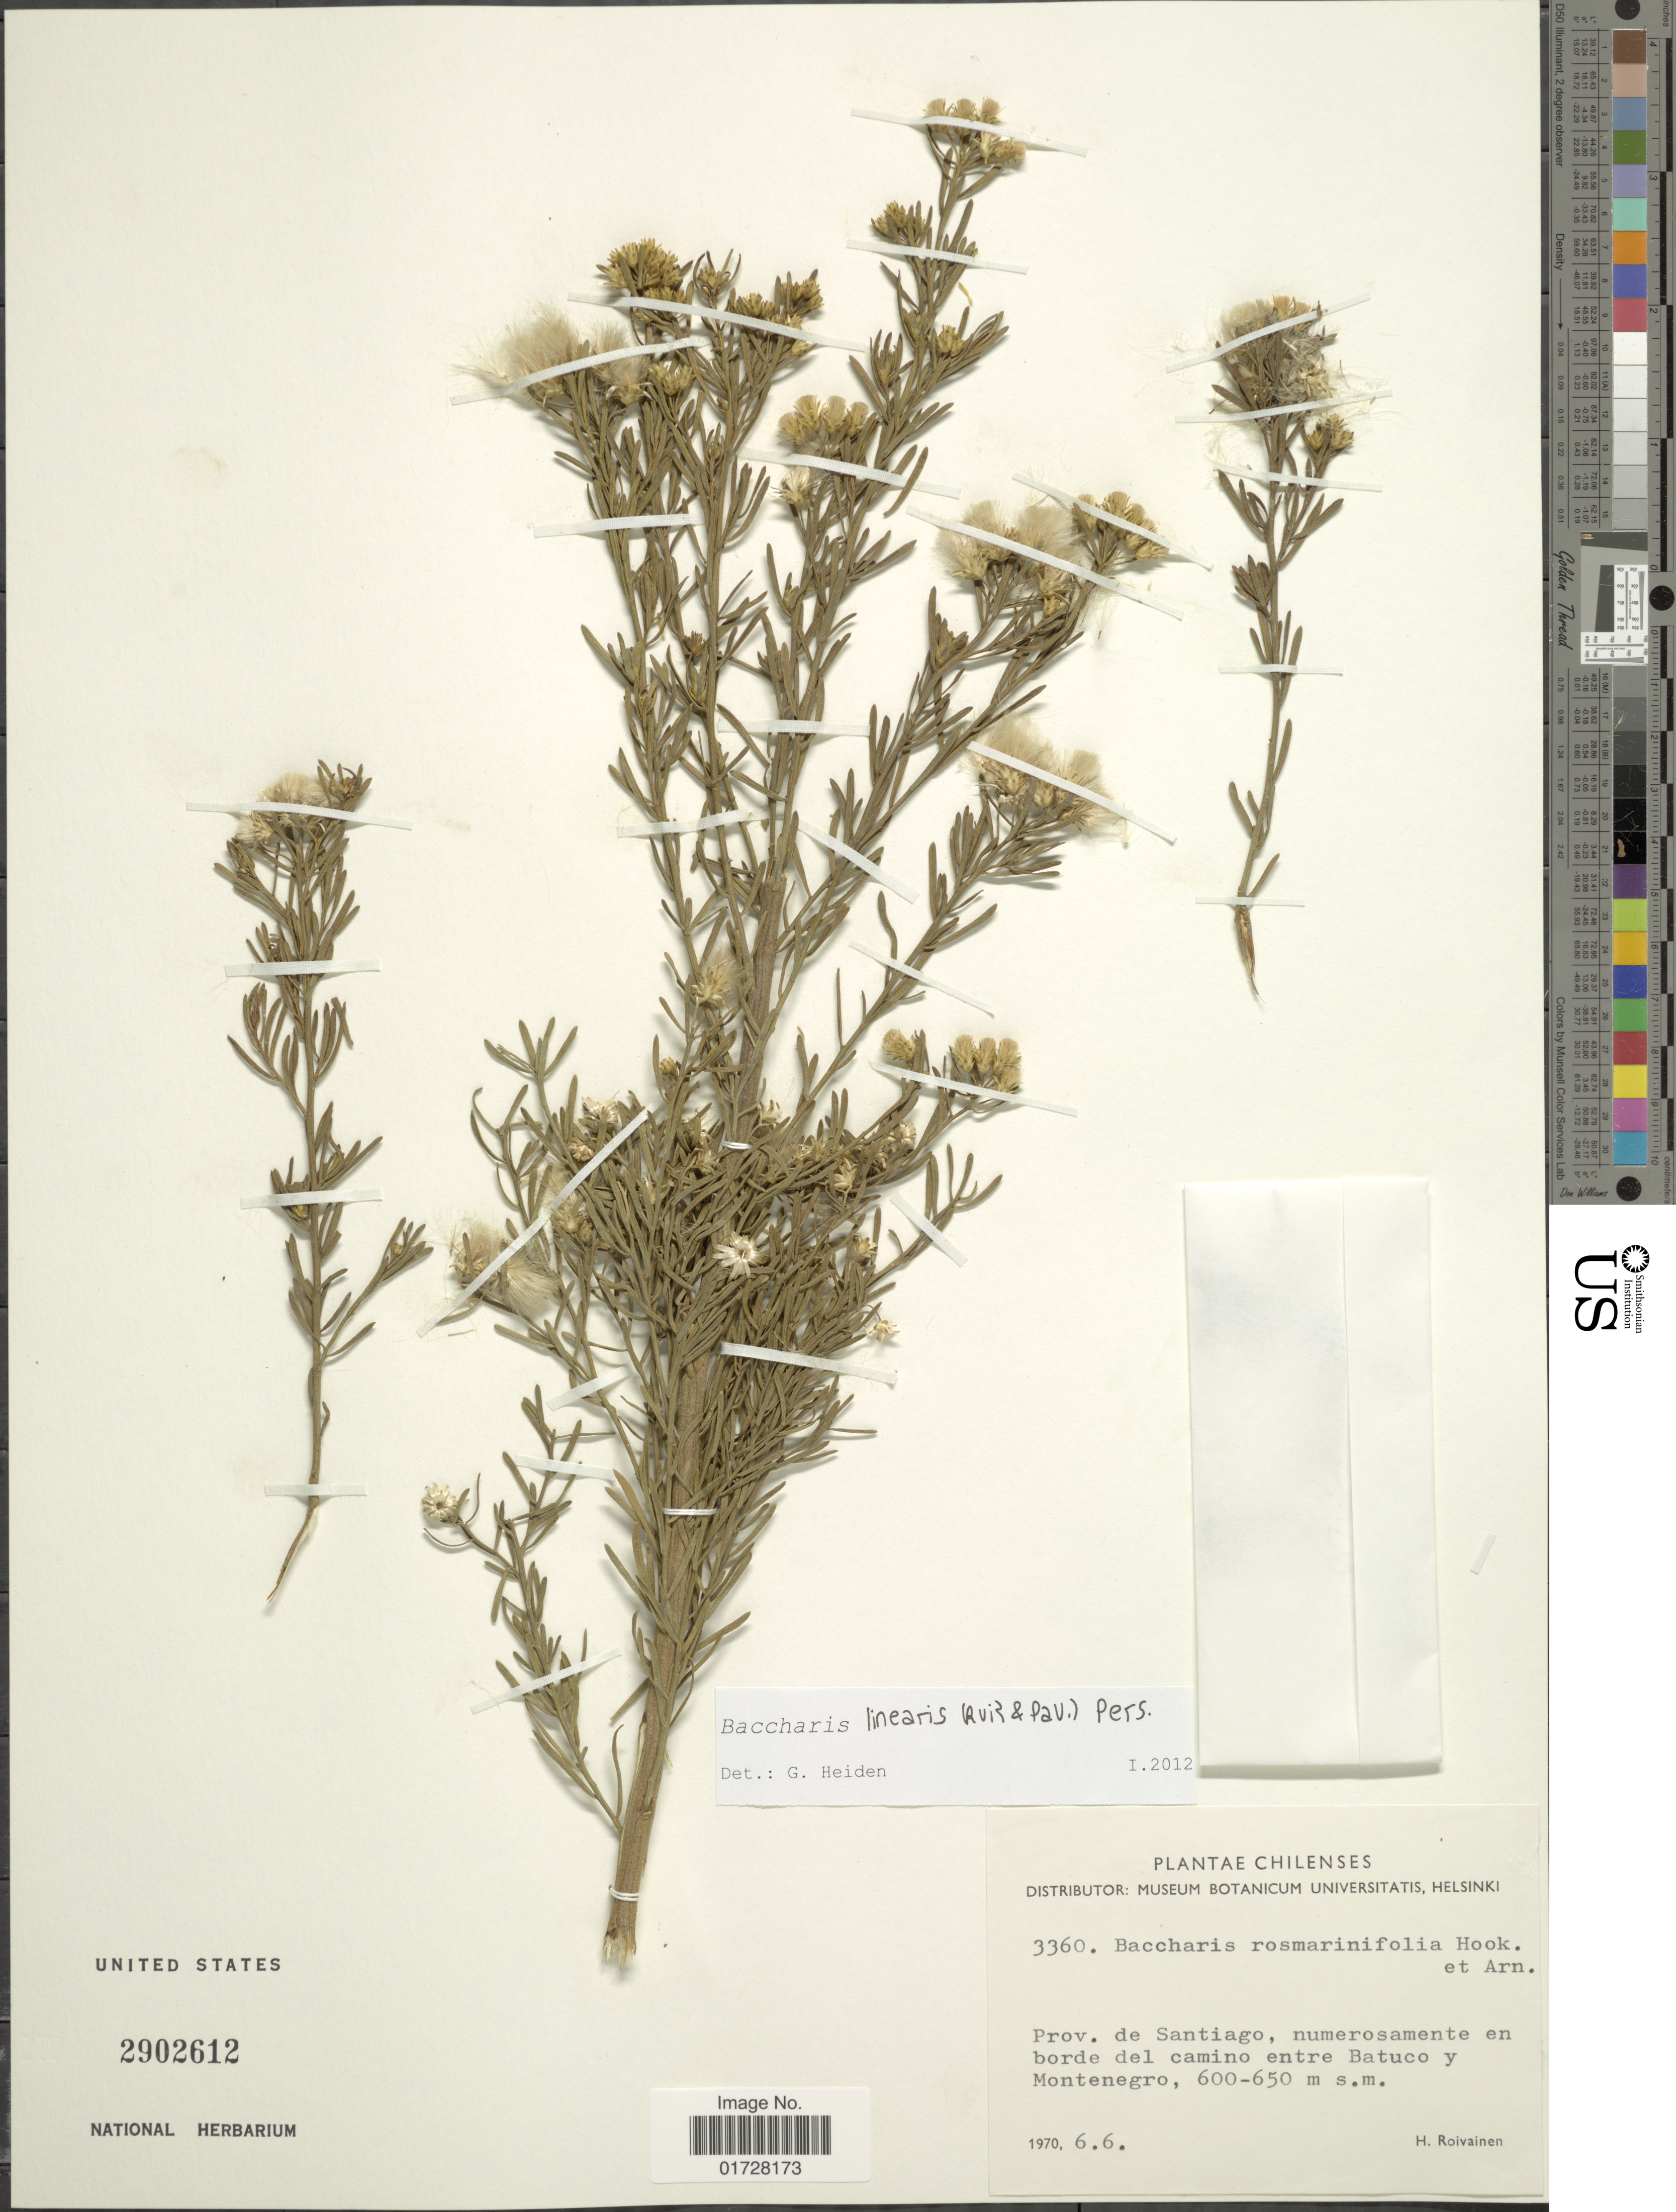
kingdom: Plantae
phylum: Tracheophyta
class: Magnoliopsida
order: Asterales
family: Asteraceae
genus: Baccharis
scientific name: Baccharis linearis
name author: (Ruiz & Pav.) Pers.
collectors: H. Roivainen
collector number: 3360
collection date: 1970-06-06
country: Chile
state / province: Región Metropolitana (RM)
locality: Prov. de Santiago, camino entre Batuco y Montenegro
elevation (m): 600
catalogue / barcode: US 2902612